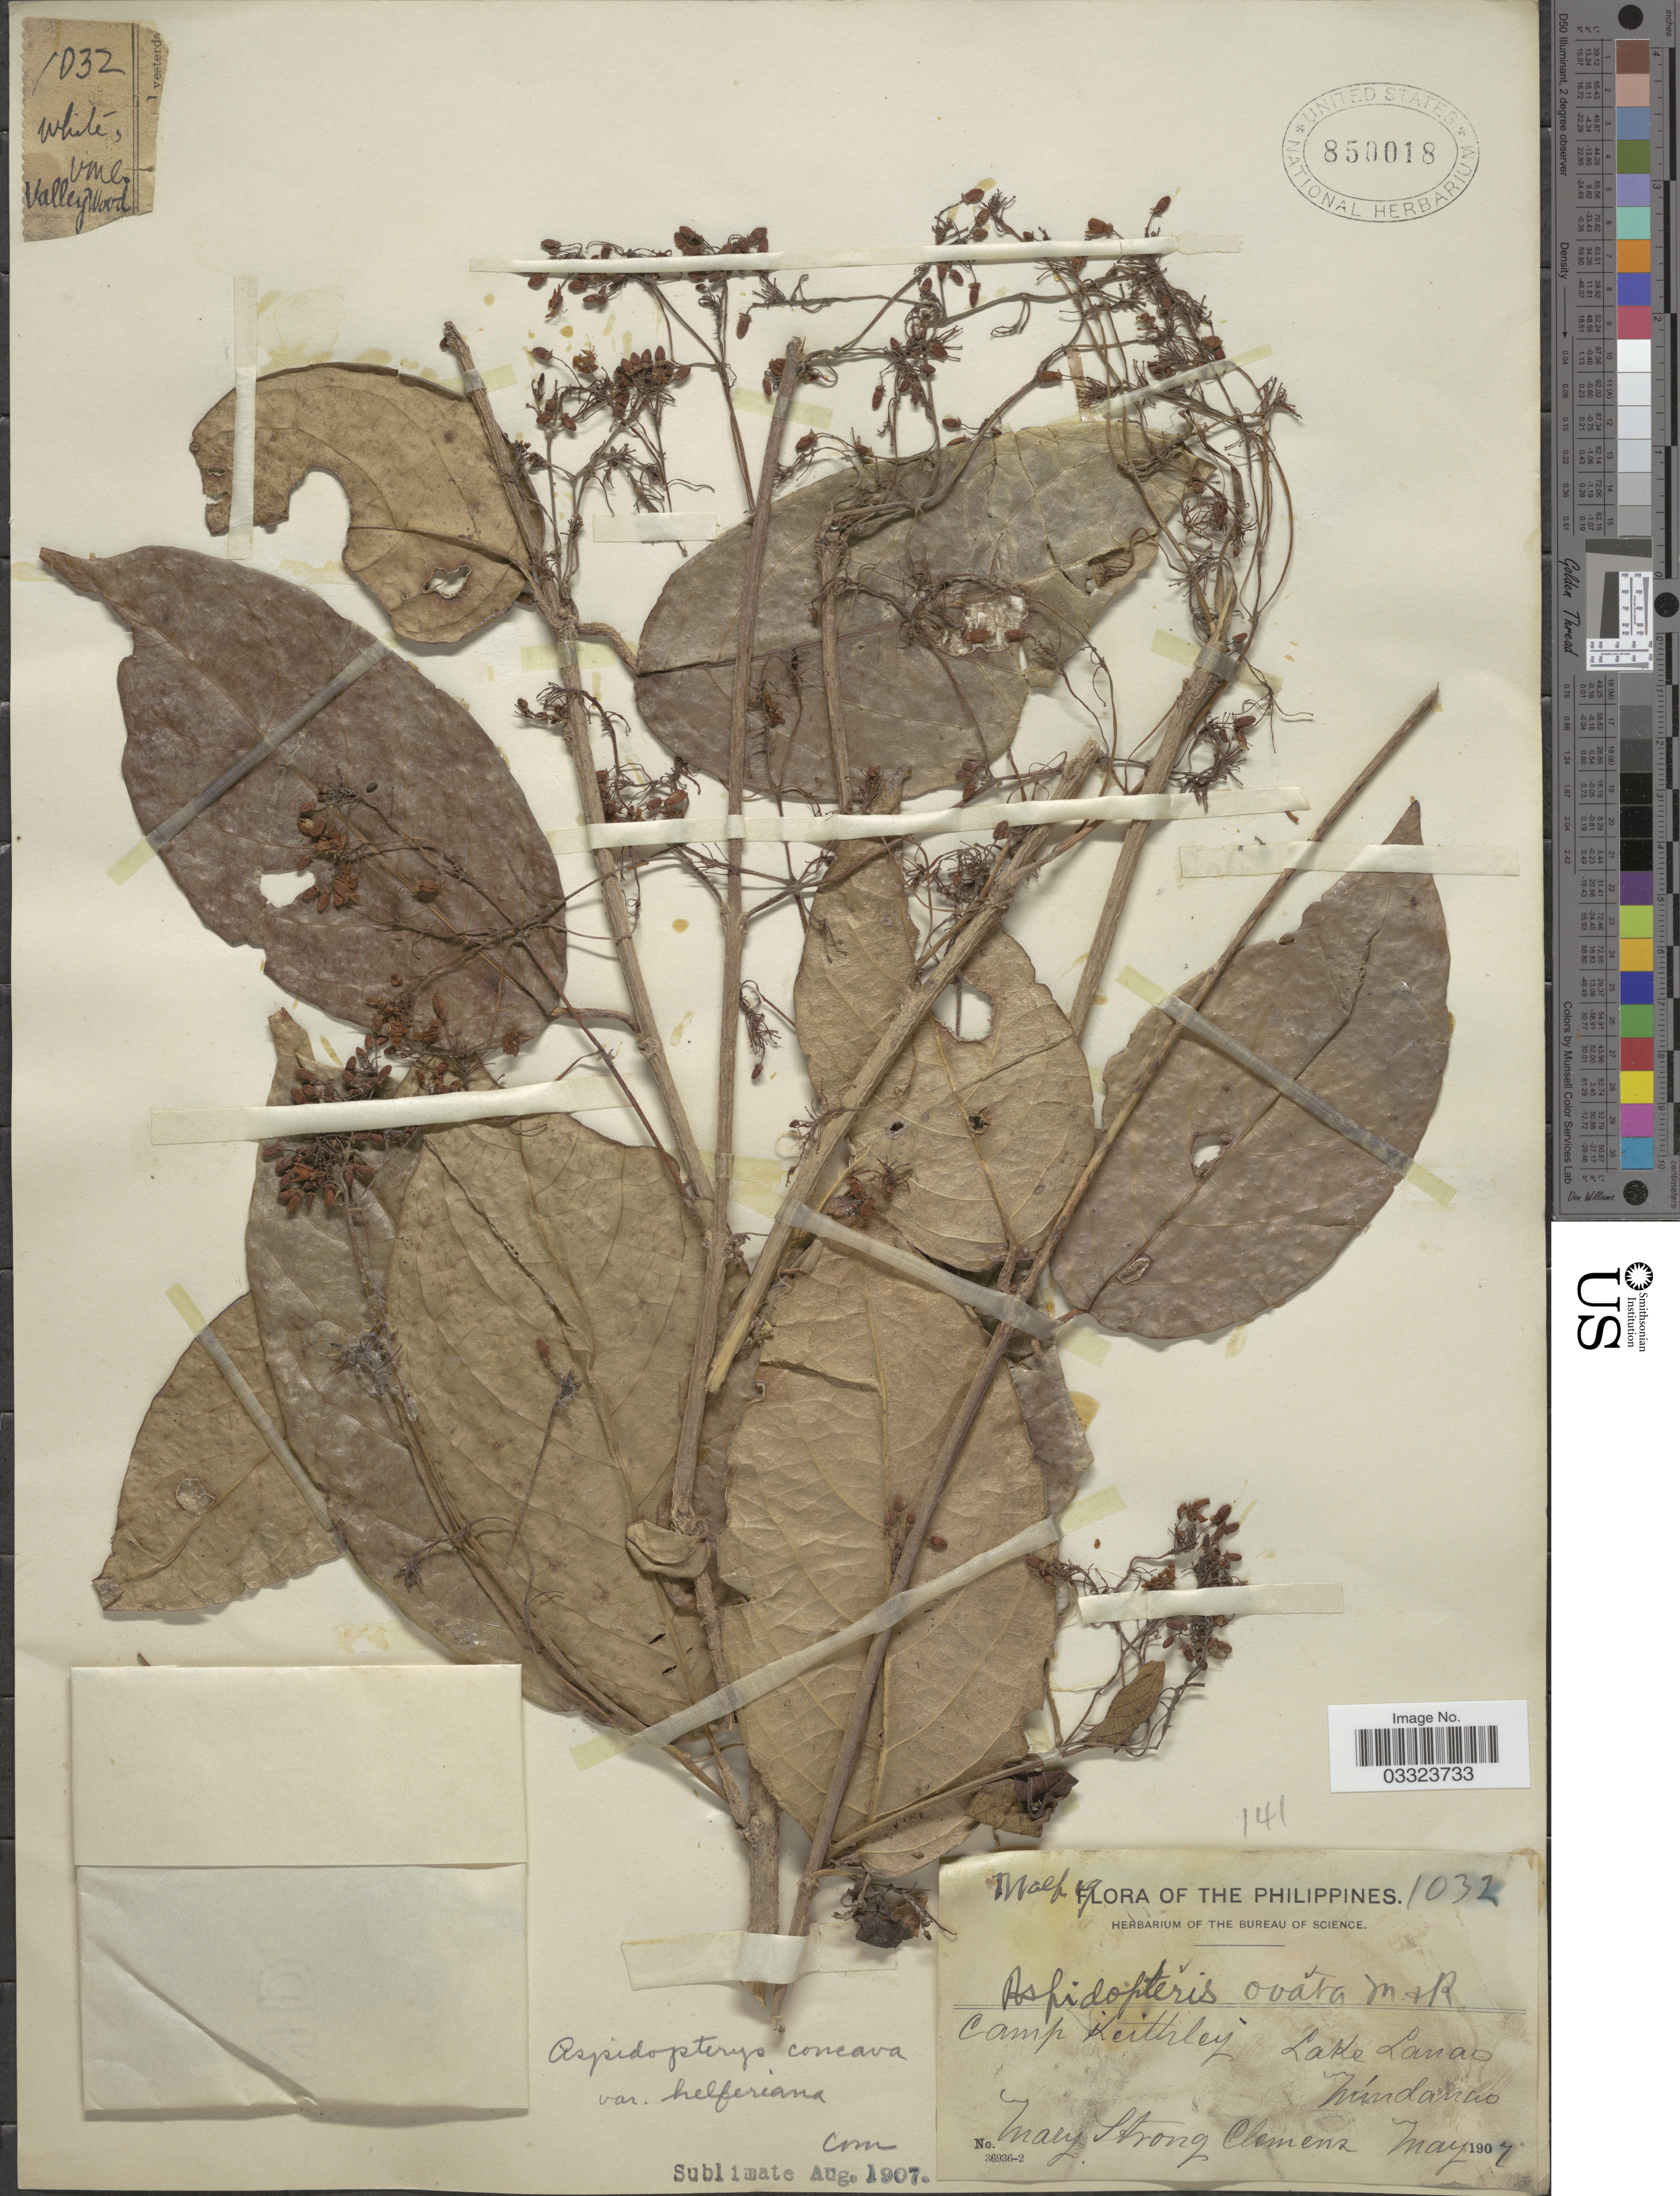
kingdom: Plantae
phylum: Tracheophyta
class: Magnoliopsida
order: Malpighiales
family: Malpighiaceae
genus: Aspidopterys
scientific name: Aspidopterys concava var. helferiana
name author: (Kurz) Nied.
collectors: M. S. Clemens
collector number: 1032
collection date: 1907-05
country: Philippines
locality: Camp Keithley. Lake Lanao. Mindanao.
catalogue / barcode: US 850018